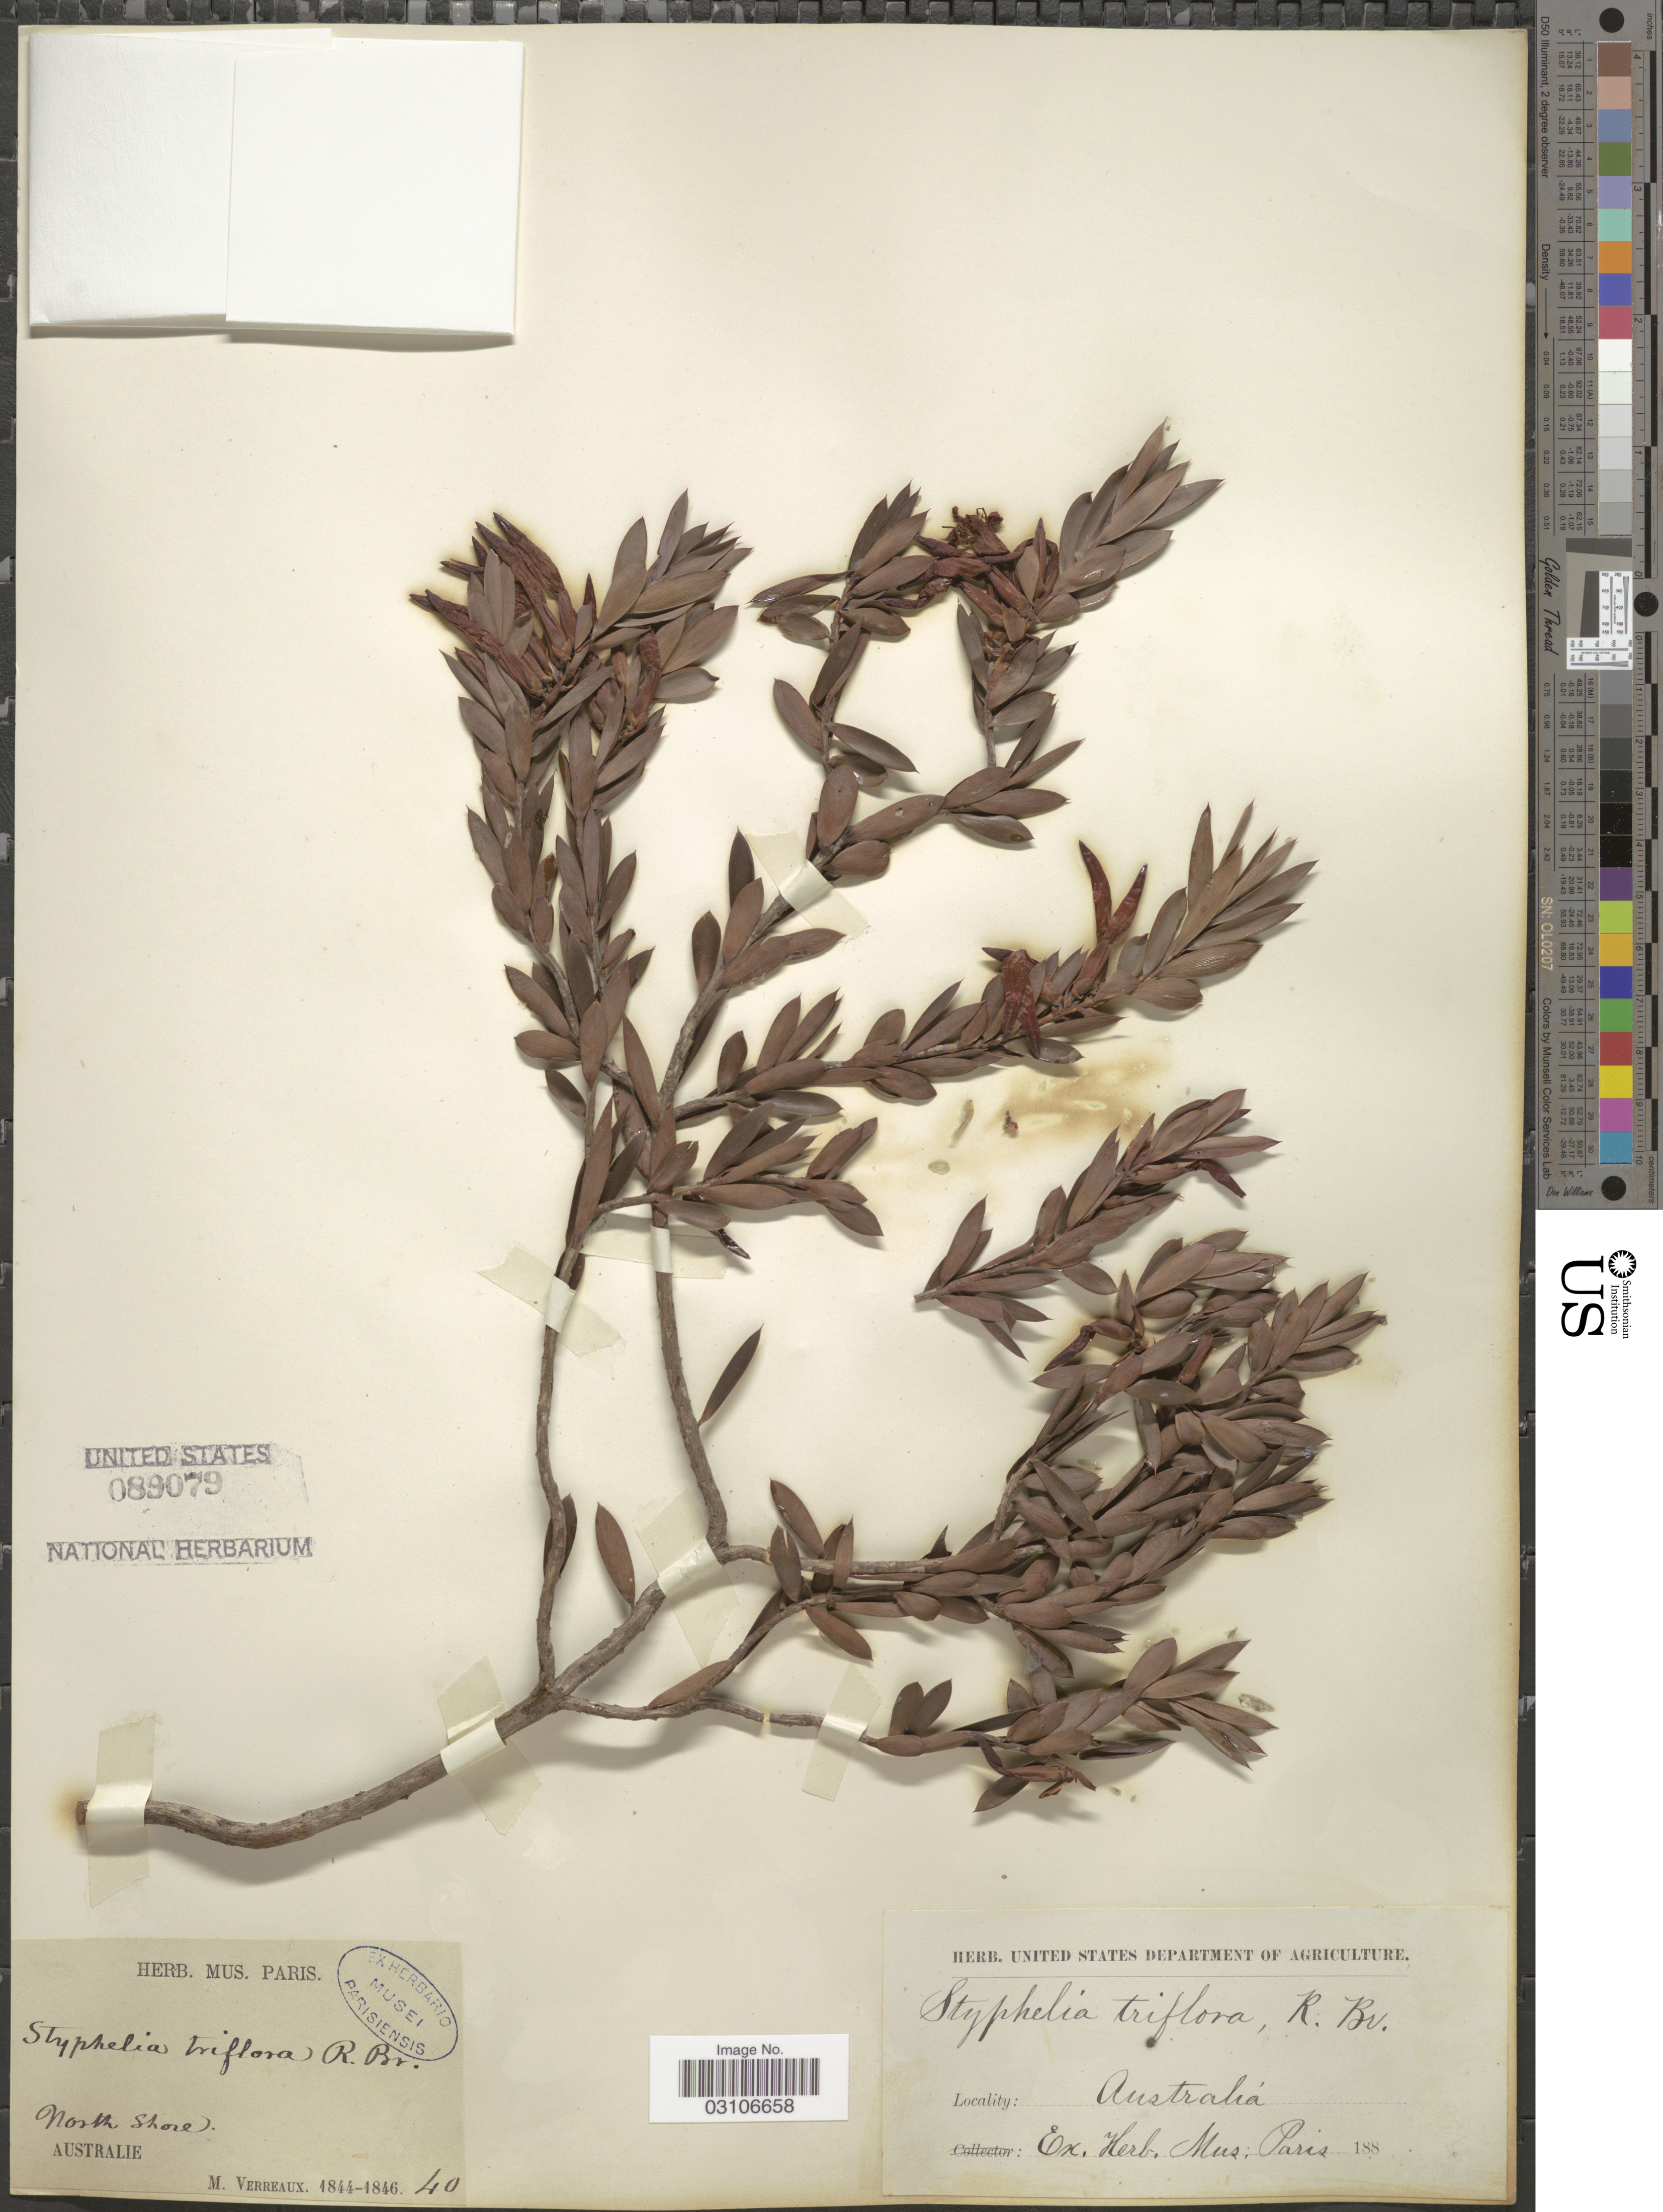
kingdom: Plantae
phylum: Tracheophyta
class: Magnoliopsida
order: Ericales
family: Ericaceae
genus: Styphelia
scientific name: Styphelia triflora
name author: Andrews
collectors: M. Verreaux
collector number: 40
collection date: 1844/1846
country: Australia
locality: North Shore.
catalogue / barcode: US 89079